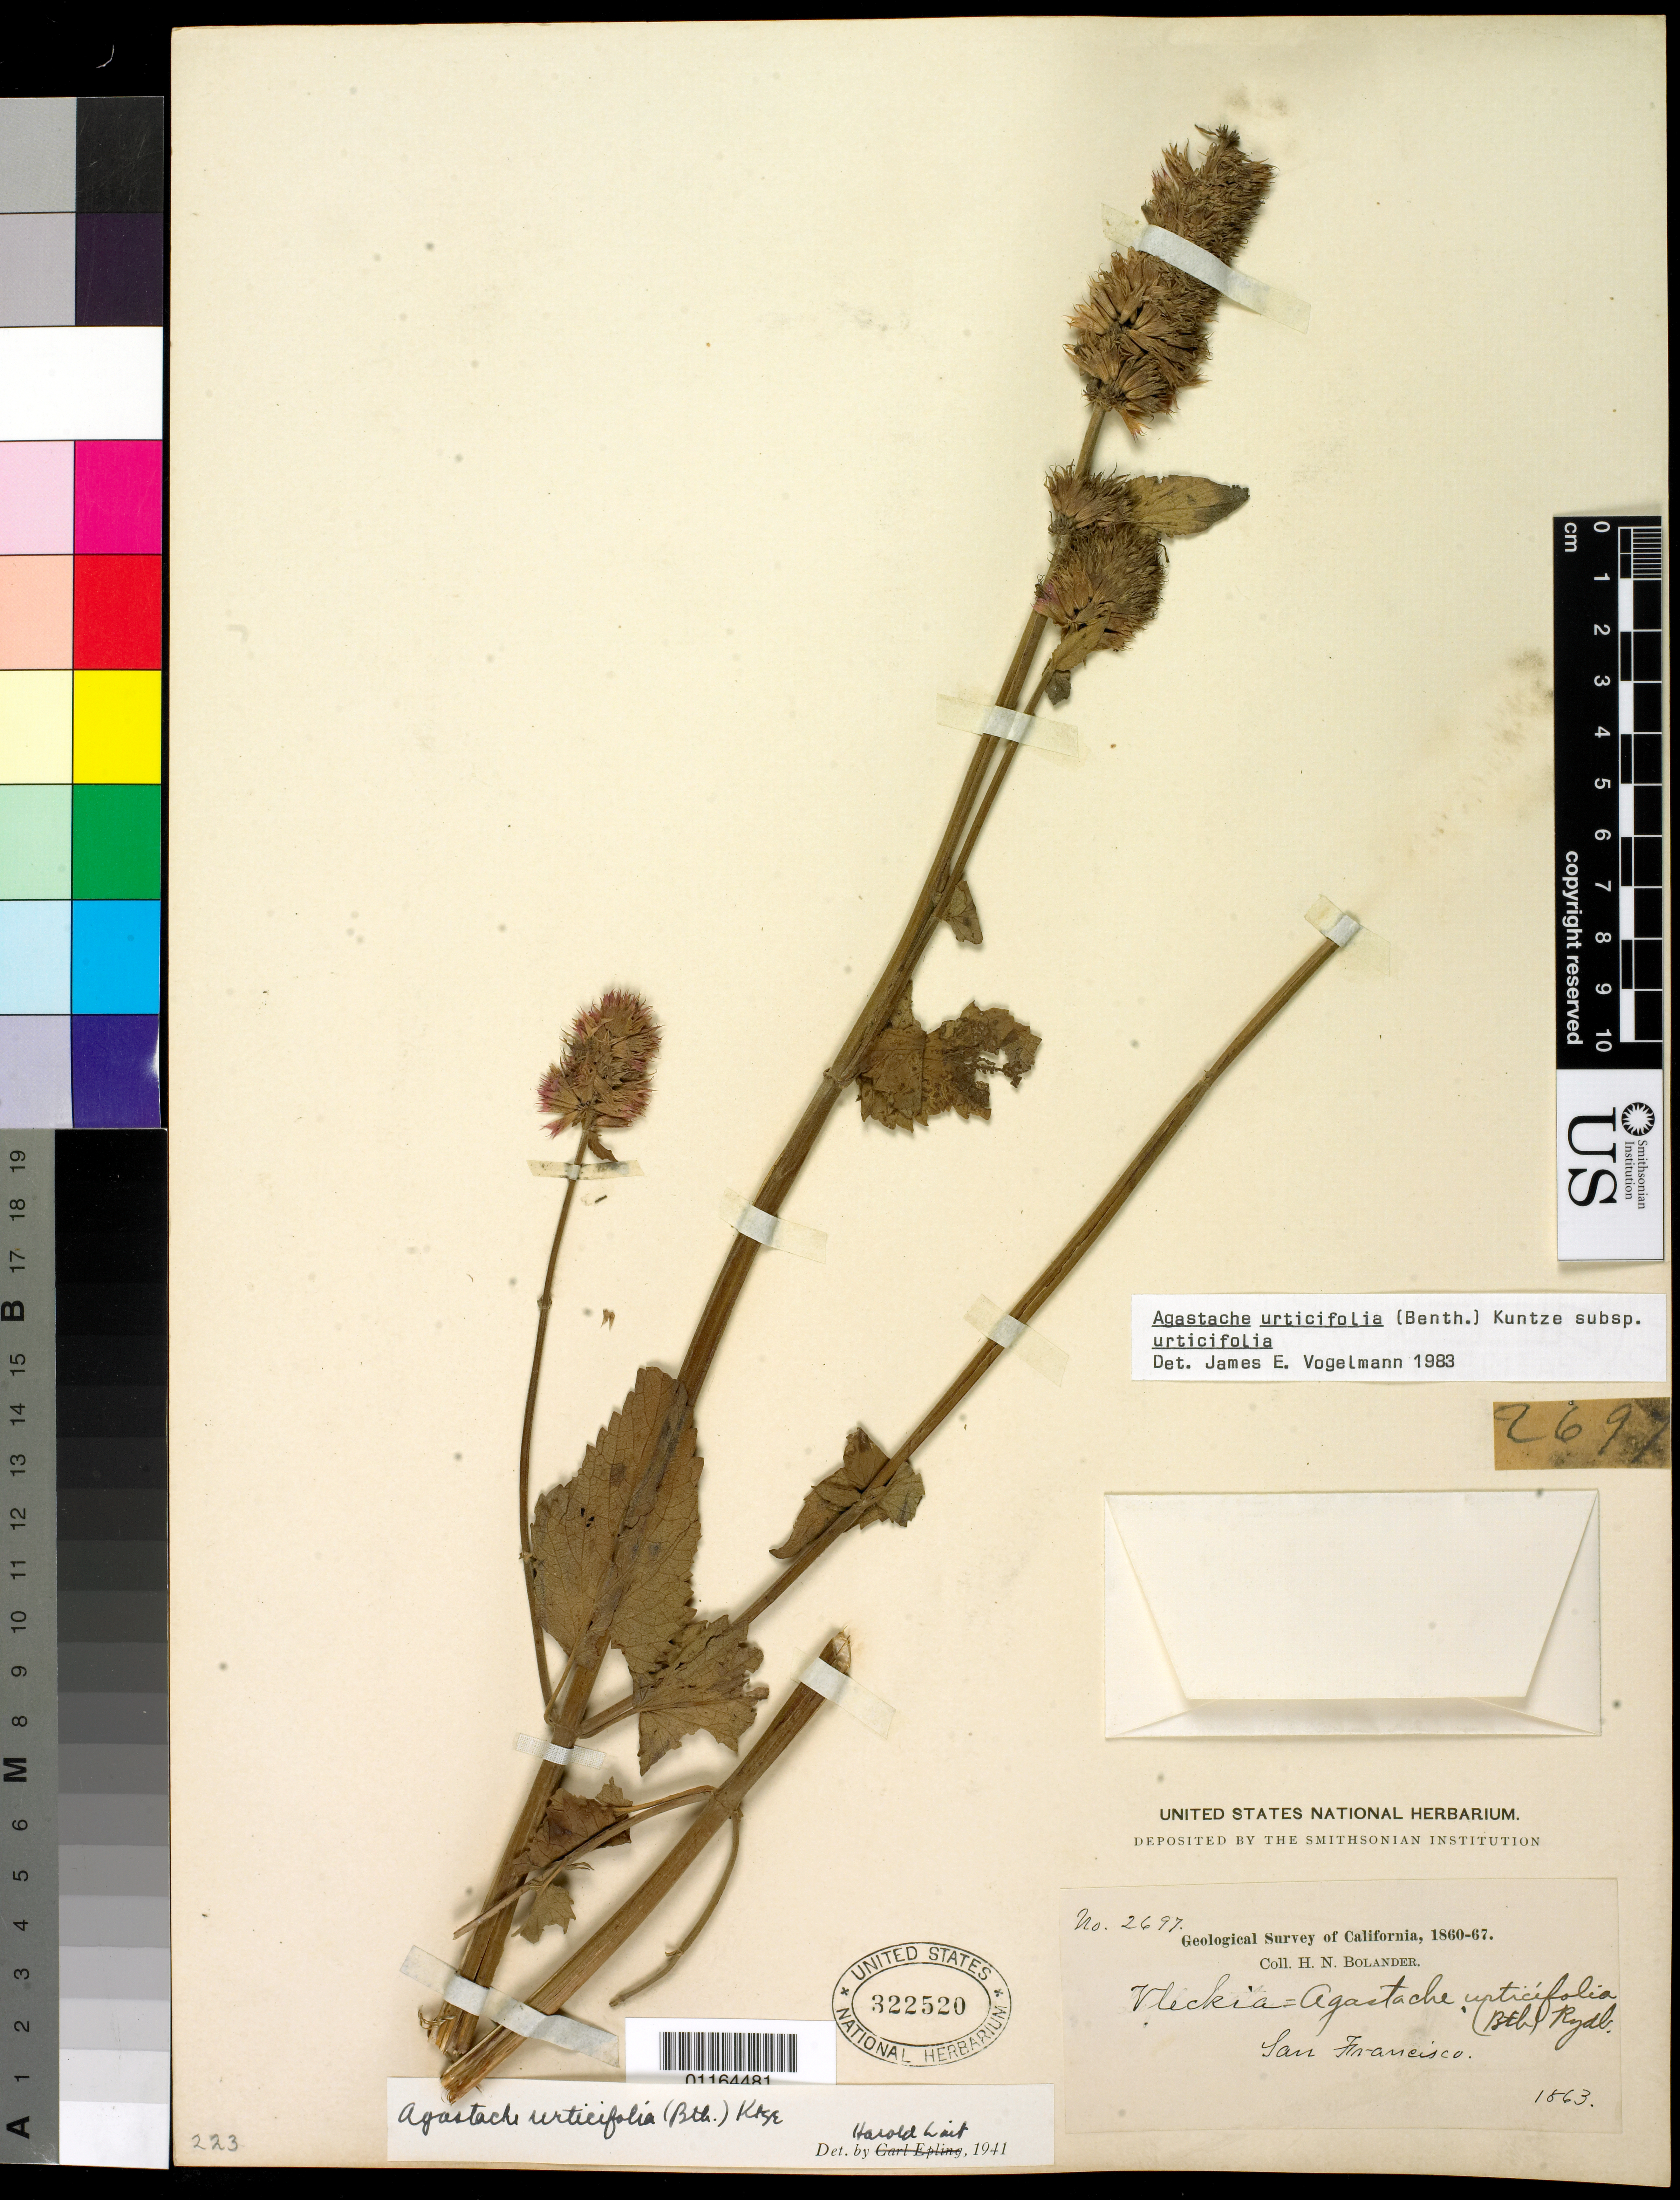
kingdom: Plantae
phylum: Tracheophyta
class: Magnoliopsida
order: Lamiales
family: Lamiaceae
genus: Agastache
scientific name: Agastache urticifolia subsp. urticifolia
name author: (Benth.) Kuntze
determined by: Vogelmann, J. E.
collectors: H. Bolander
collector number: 2697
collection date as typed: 1863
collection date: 1863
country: United States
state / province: California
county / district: San Francisco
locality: San Francisco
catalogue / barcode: US 322520